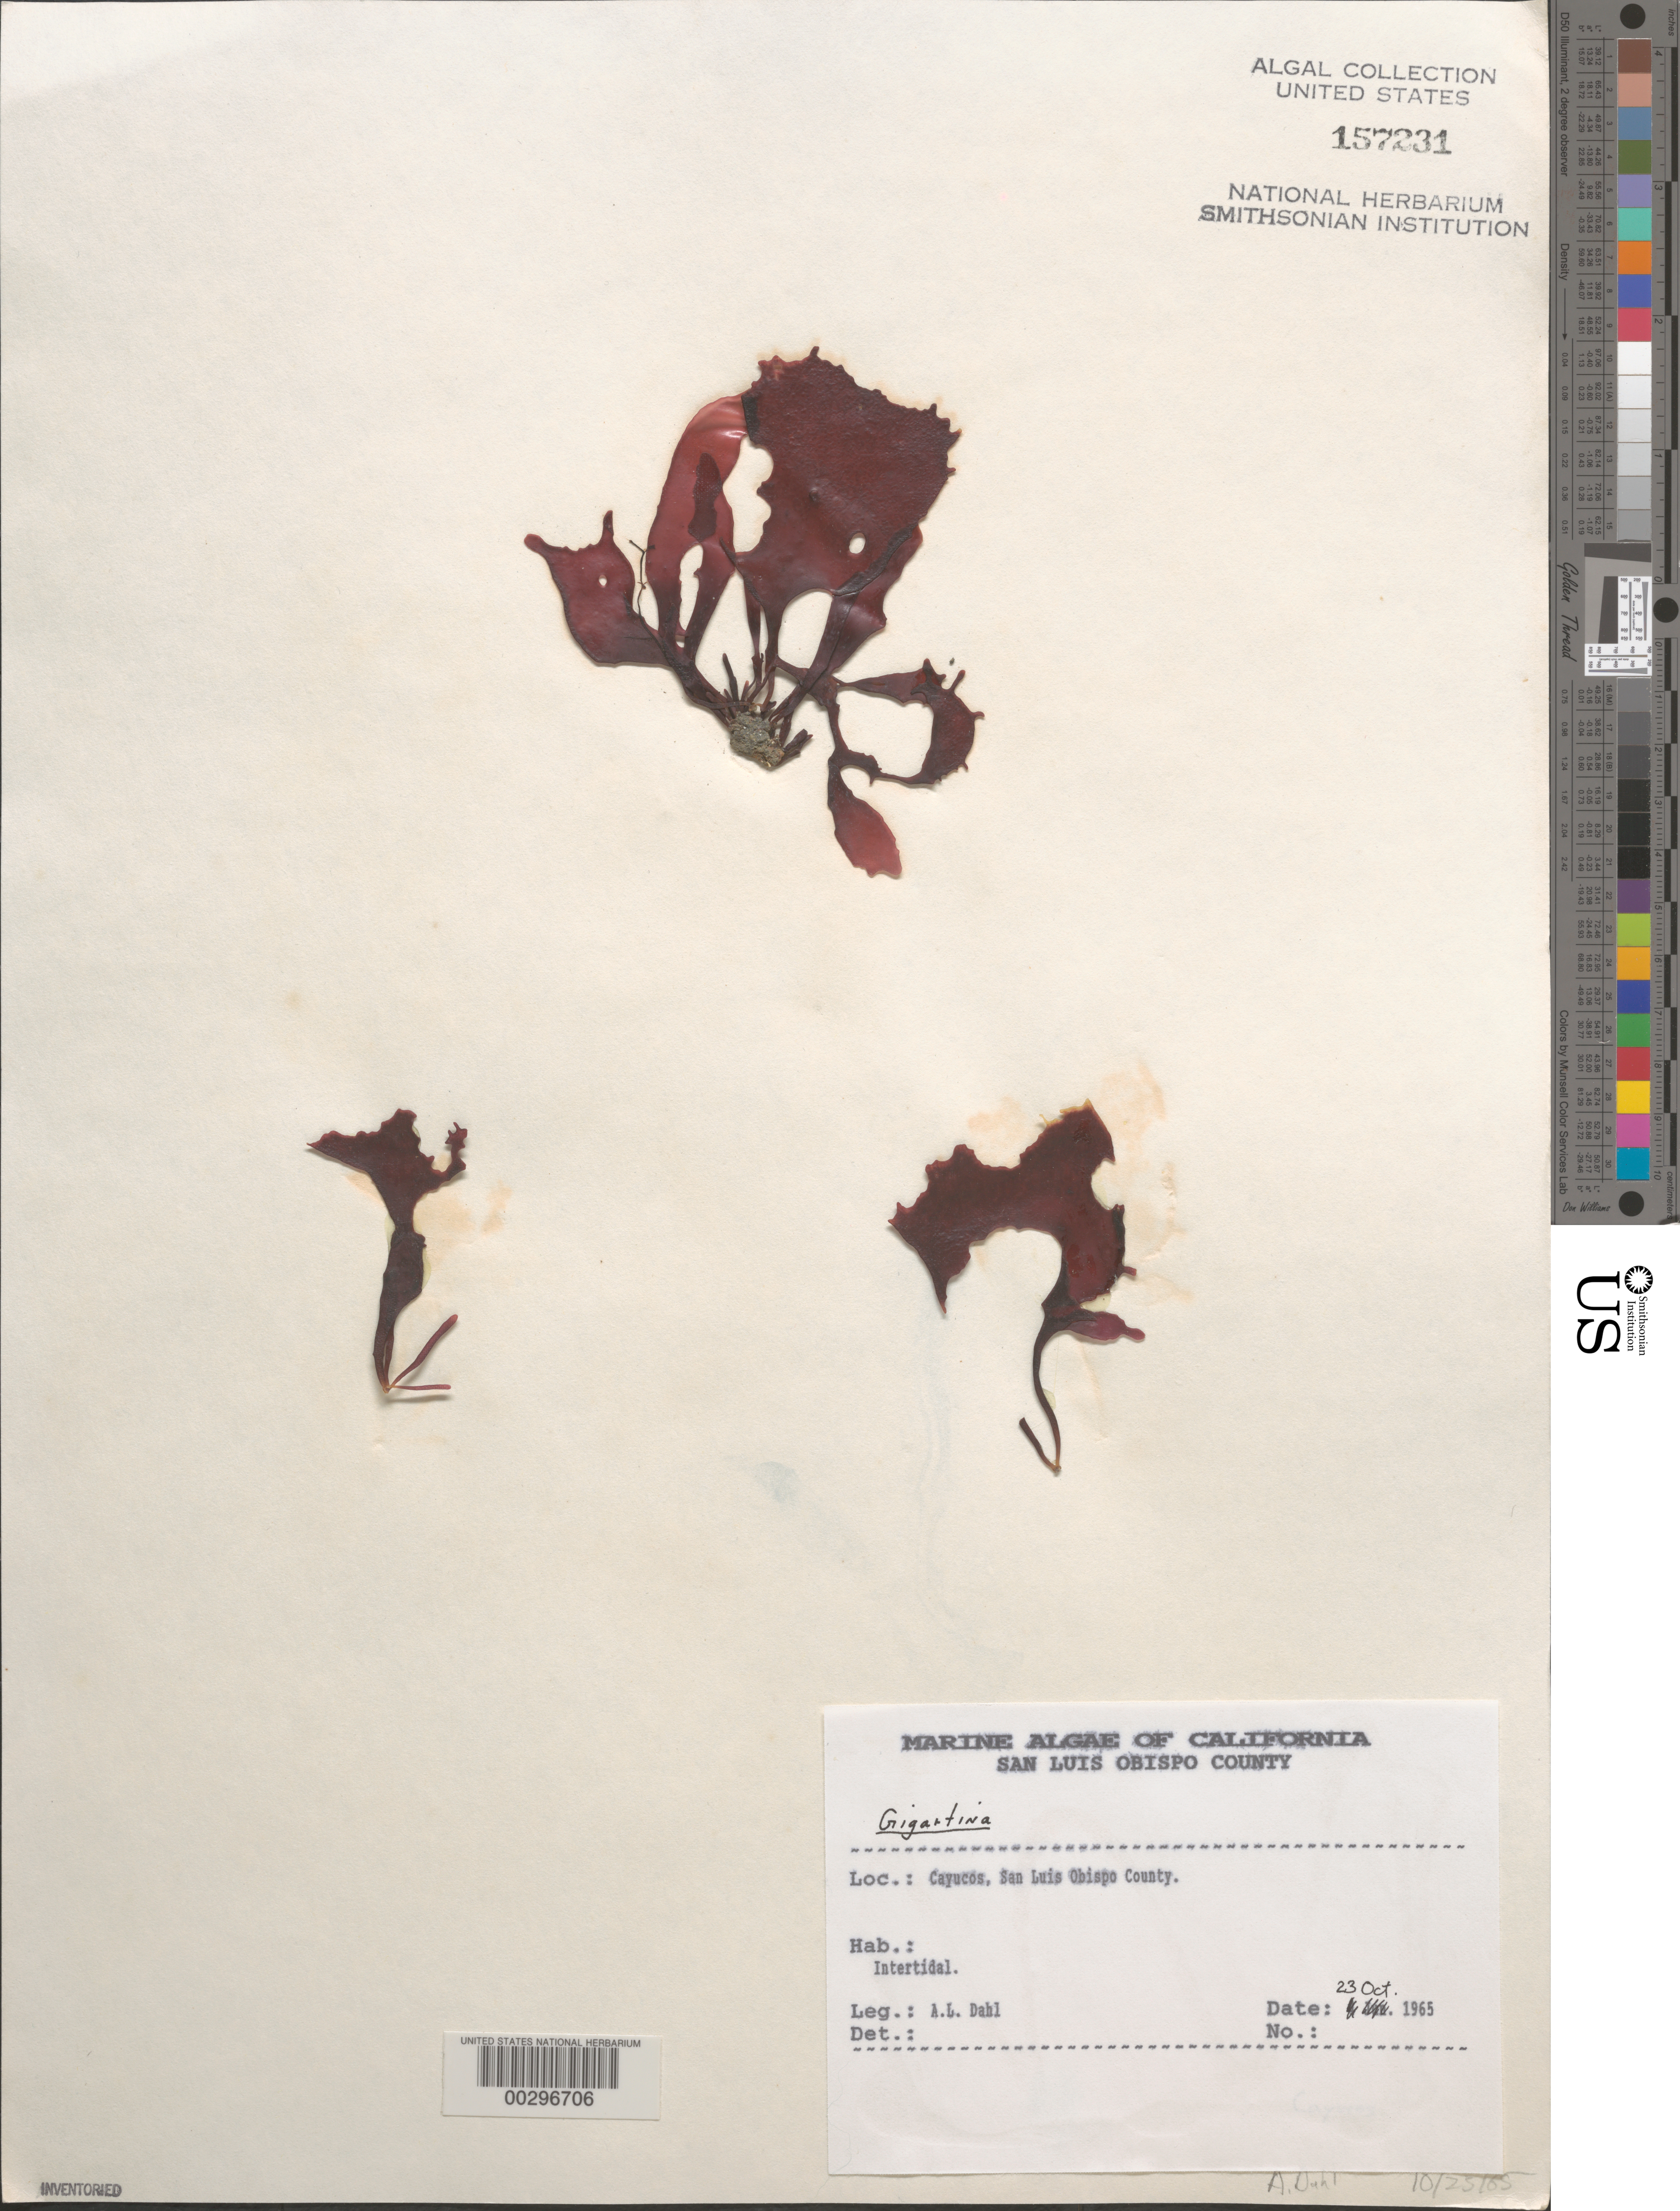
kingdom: Plantae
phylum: Rhodophyta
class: Florideophyceae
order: Gigartinales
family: Gigartinaceae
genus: Gigartina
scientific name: Gigartina sp.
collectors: A. Dahl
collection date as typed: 23 Oct 1965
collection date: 1965-10-23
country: United States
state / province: California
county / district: San Luis Obispo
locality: Cayucos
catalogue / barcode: US 157231